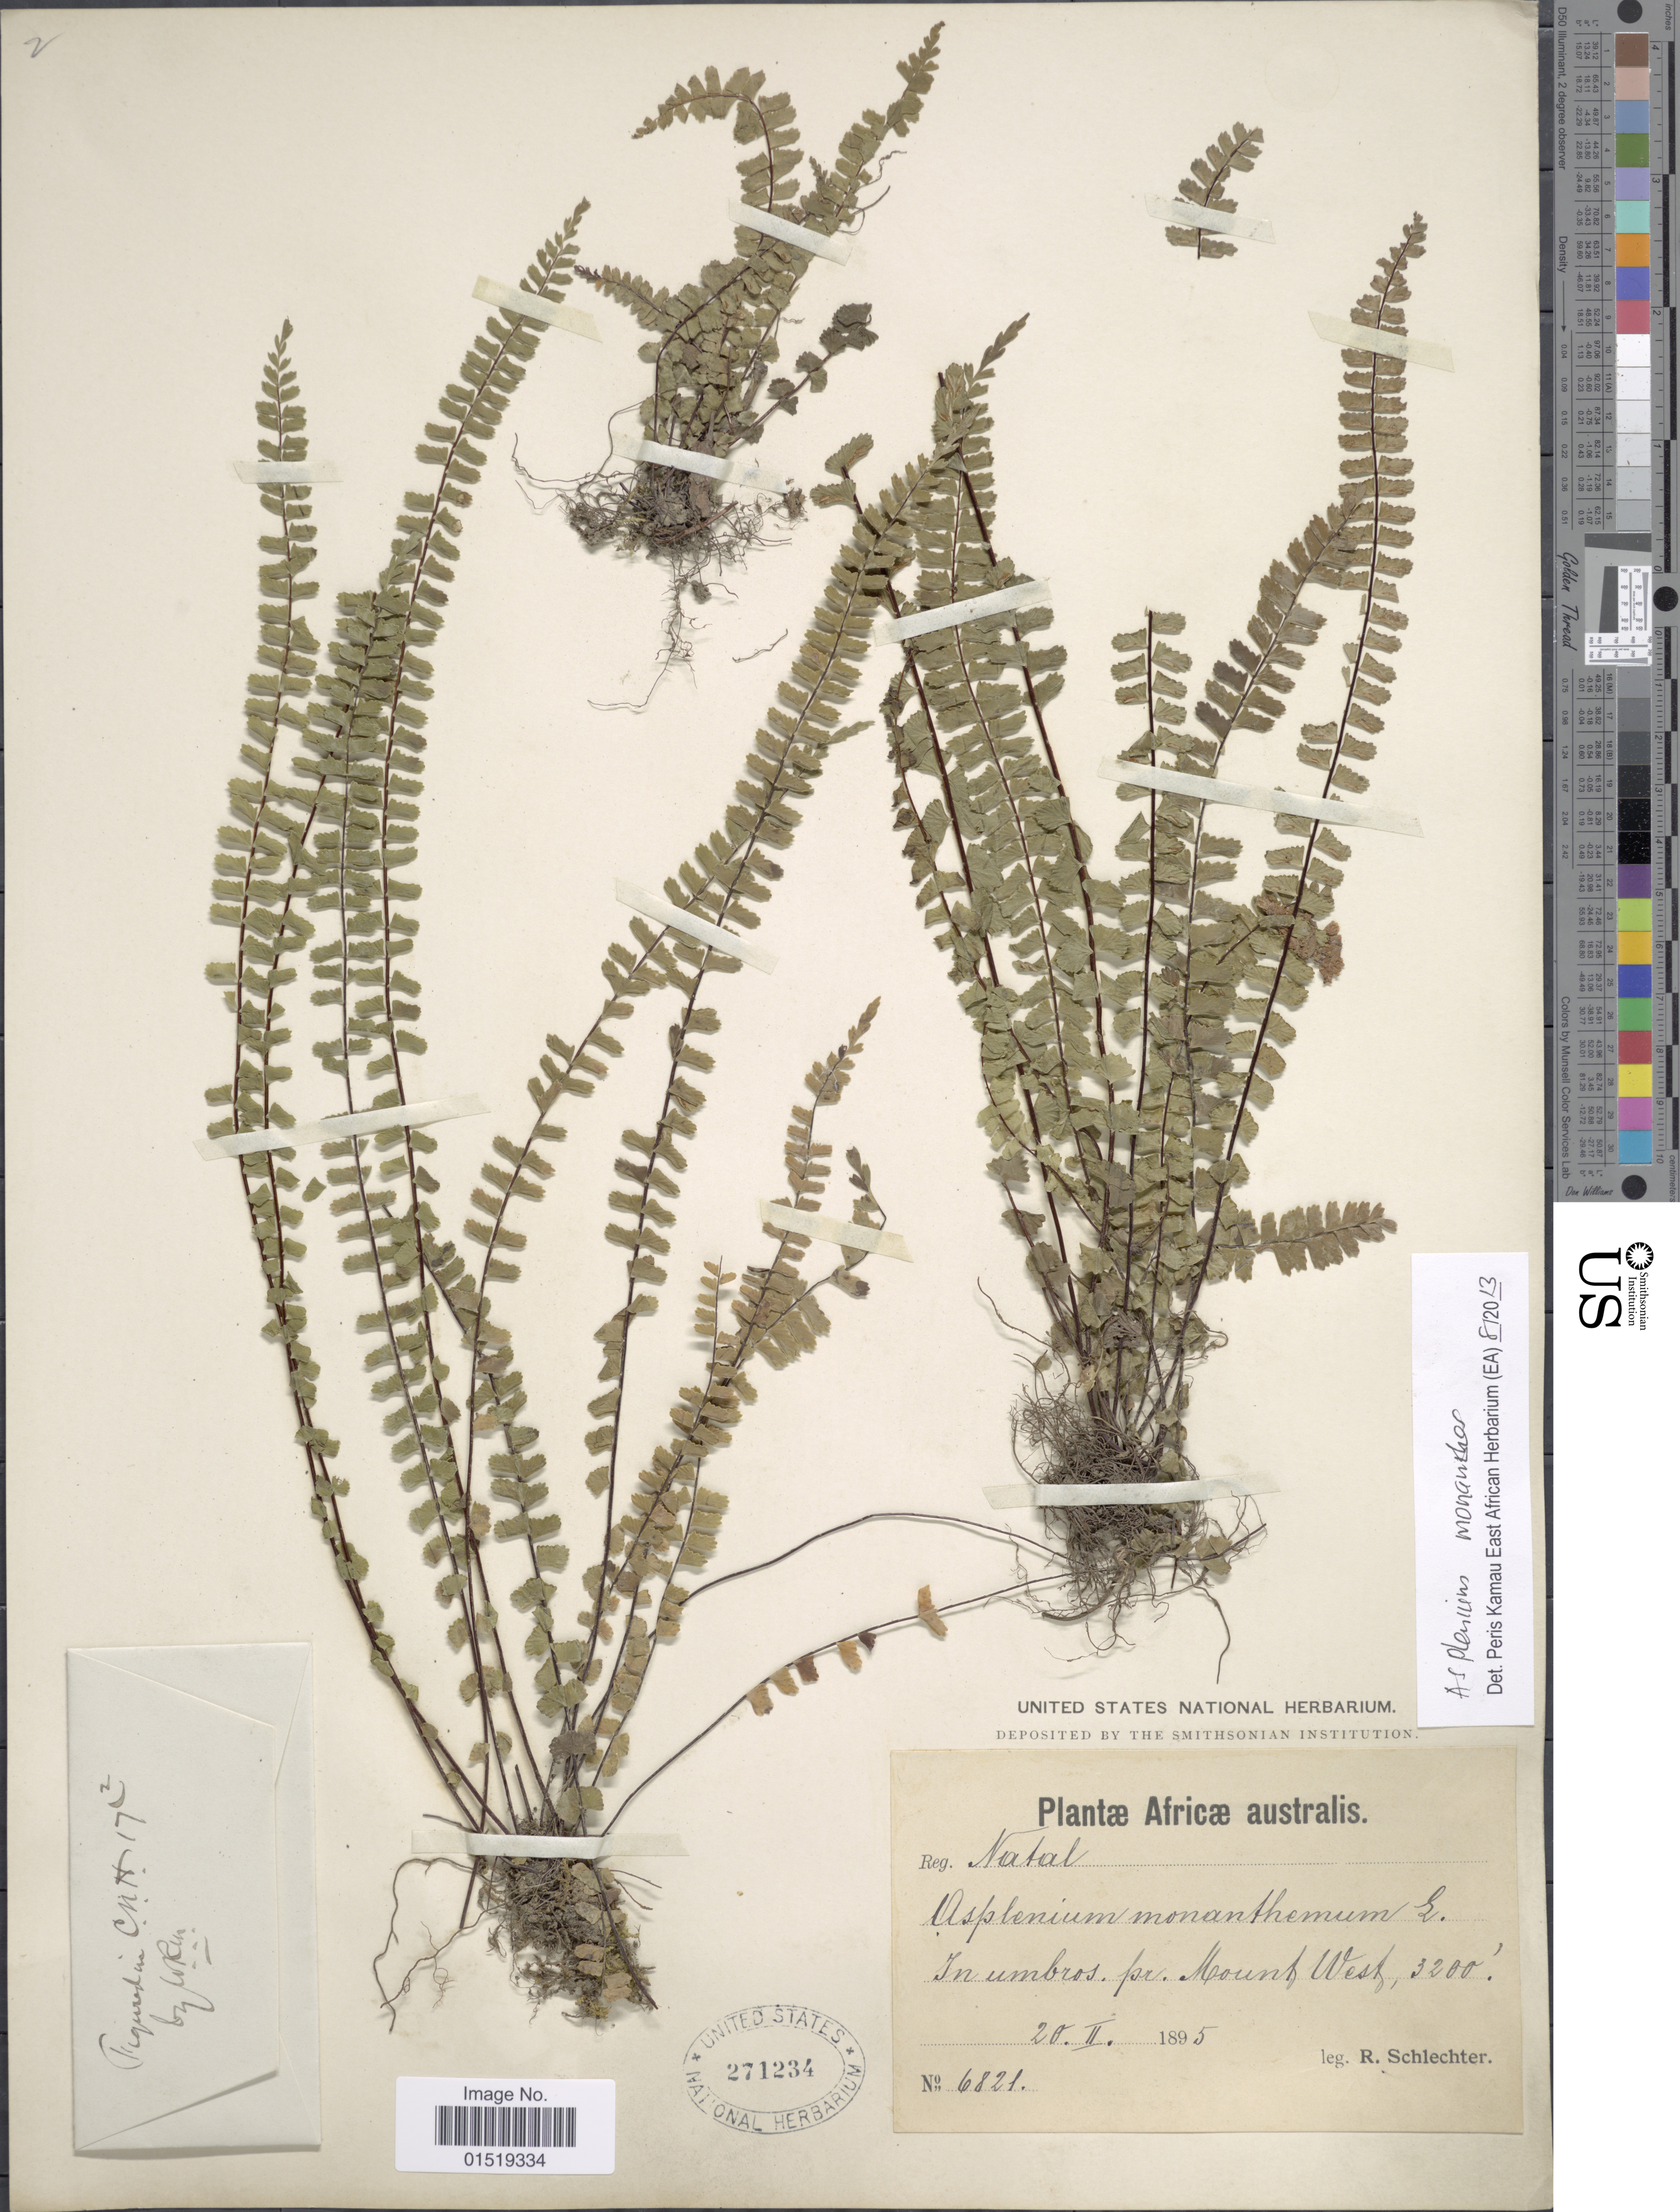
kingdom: Plantae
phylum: Tracheophyta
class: Polypodiopsida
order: Polypodiales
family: Aspleniaceae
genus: Asplenium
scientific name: Asplenium monanthes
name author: L.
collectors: F. R. R. Schlechter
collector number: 6821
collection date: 1895-02-20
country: South Africa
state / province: KwaZulu-Natal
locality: Reg. Natal. In umbros. pr. Mount West.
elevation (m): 975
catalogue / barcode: US 271234